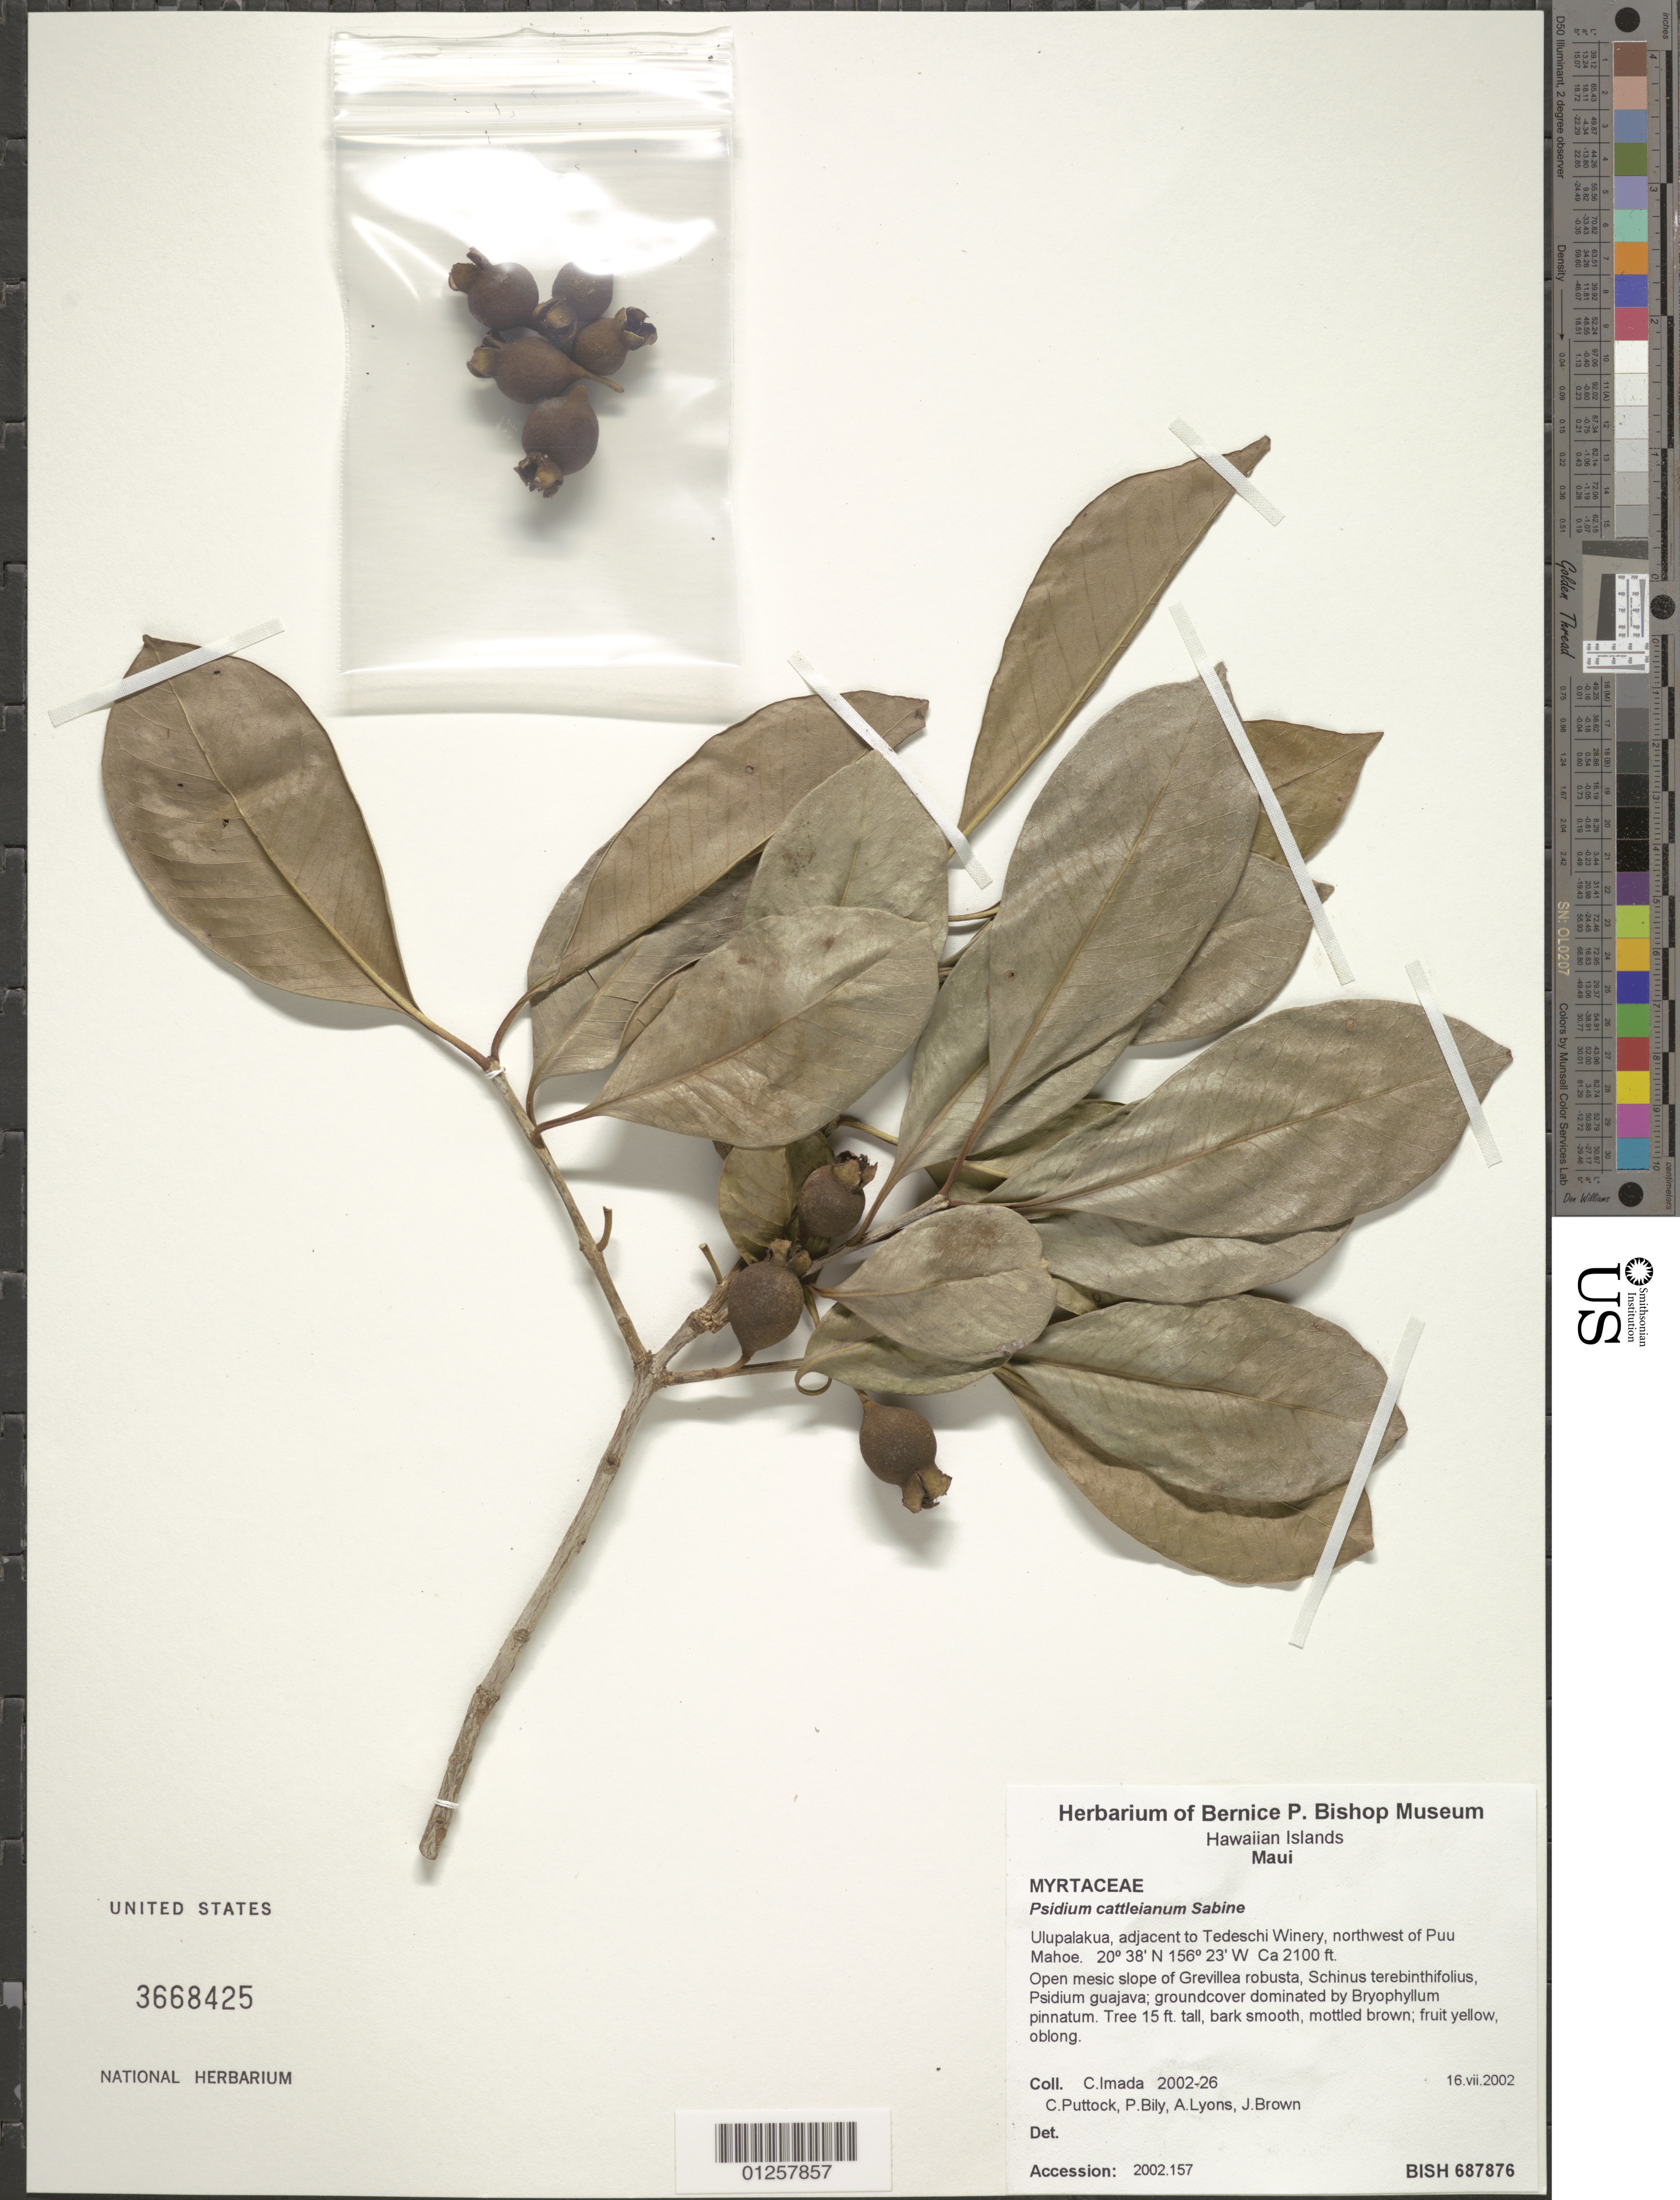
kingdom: Plantae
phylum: Tracheophyta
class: Magnoliopsida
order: Myrtales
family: Myrtaceae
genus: Psidium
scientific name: Psidium cattleyanum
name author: Sabine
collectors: C. Imada, C. Puttock, A. B. Lyons, J. Brown & P. Bily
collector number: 2002-26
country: United States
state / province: Hawaii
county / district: Maui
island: Maui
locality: Ulupalakua, adjacent to Tedeschi Winery, NW of Puu Mahoe.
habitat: Open mesic slope.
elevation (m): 640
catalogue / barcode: US 3668425